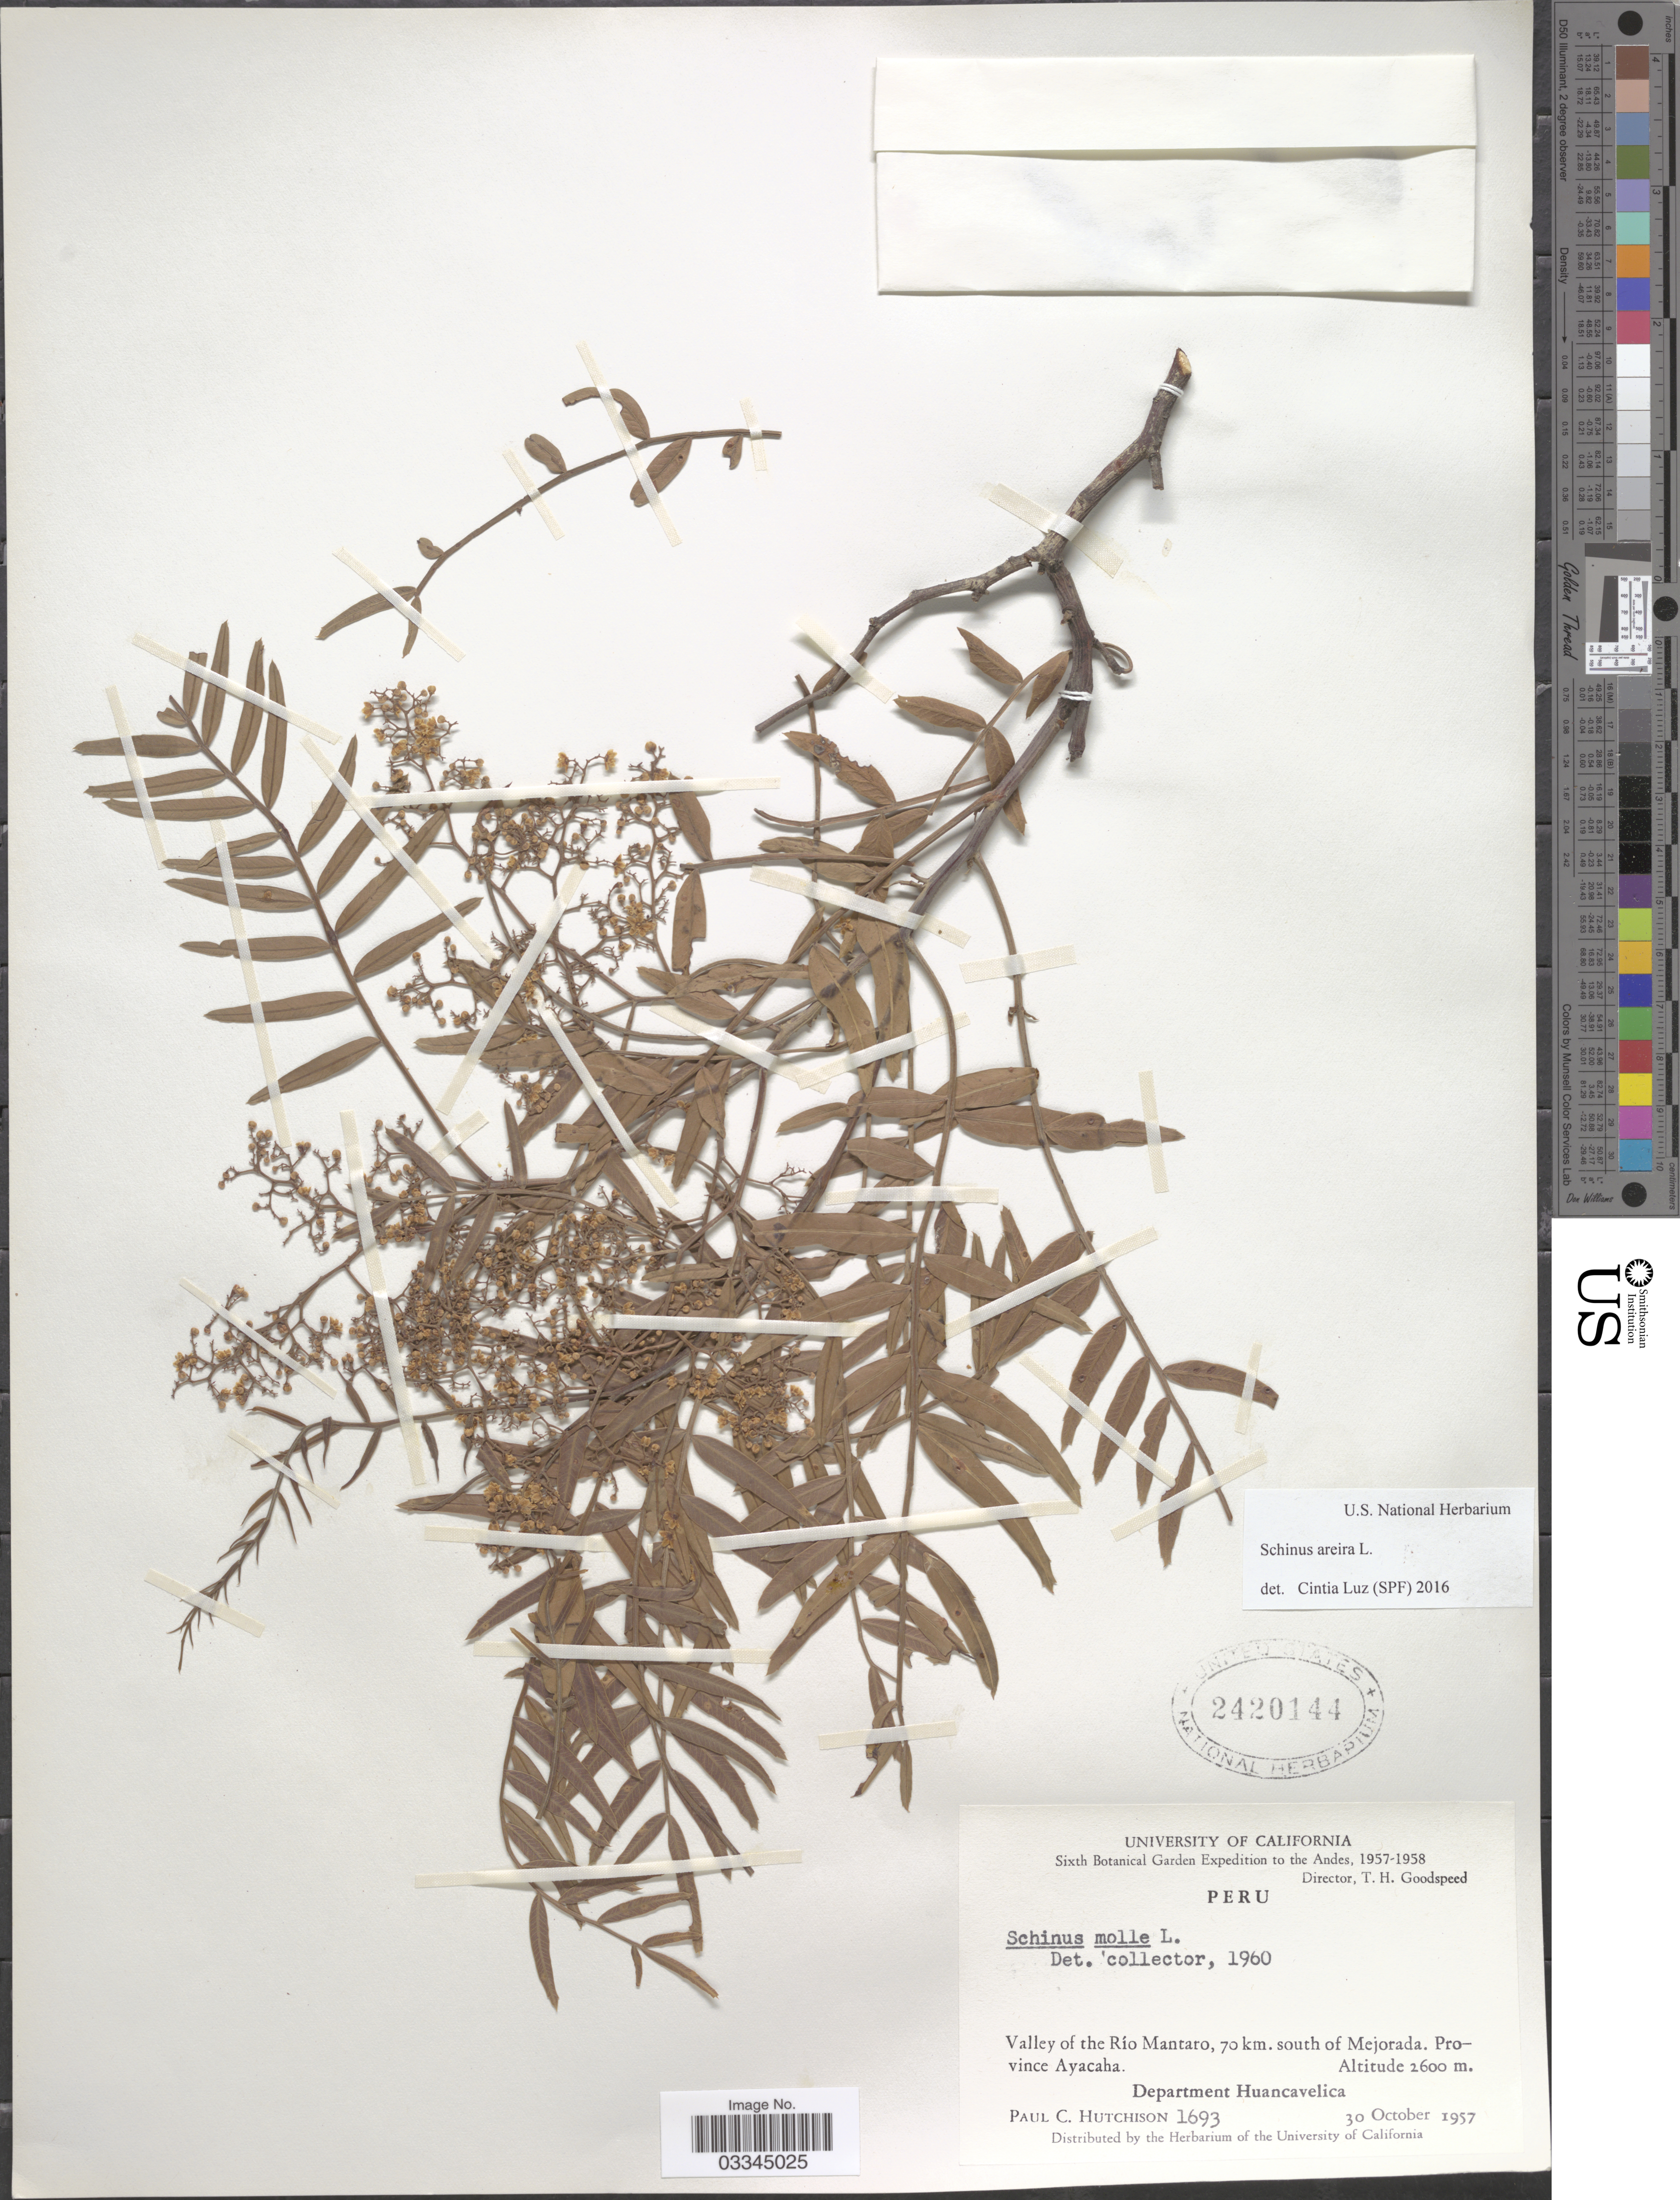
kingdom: Plantae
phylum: Tracheophyta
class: Magnoliopsida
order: Sapindales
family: Anacardiaceae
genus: Schinus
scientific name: Schinus areira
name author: L.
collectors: P. C. Hutchison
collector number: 1693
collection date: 1957-10-30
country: Peru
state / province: Huancavelica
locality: Andes. Valley of the Río Mantaro, 70 km. south of Mejorada. Province of Ayacaha. Department Huancavelica.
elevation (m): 2600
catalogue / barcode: US 2420144